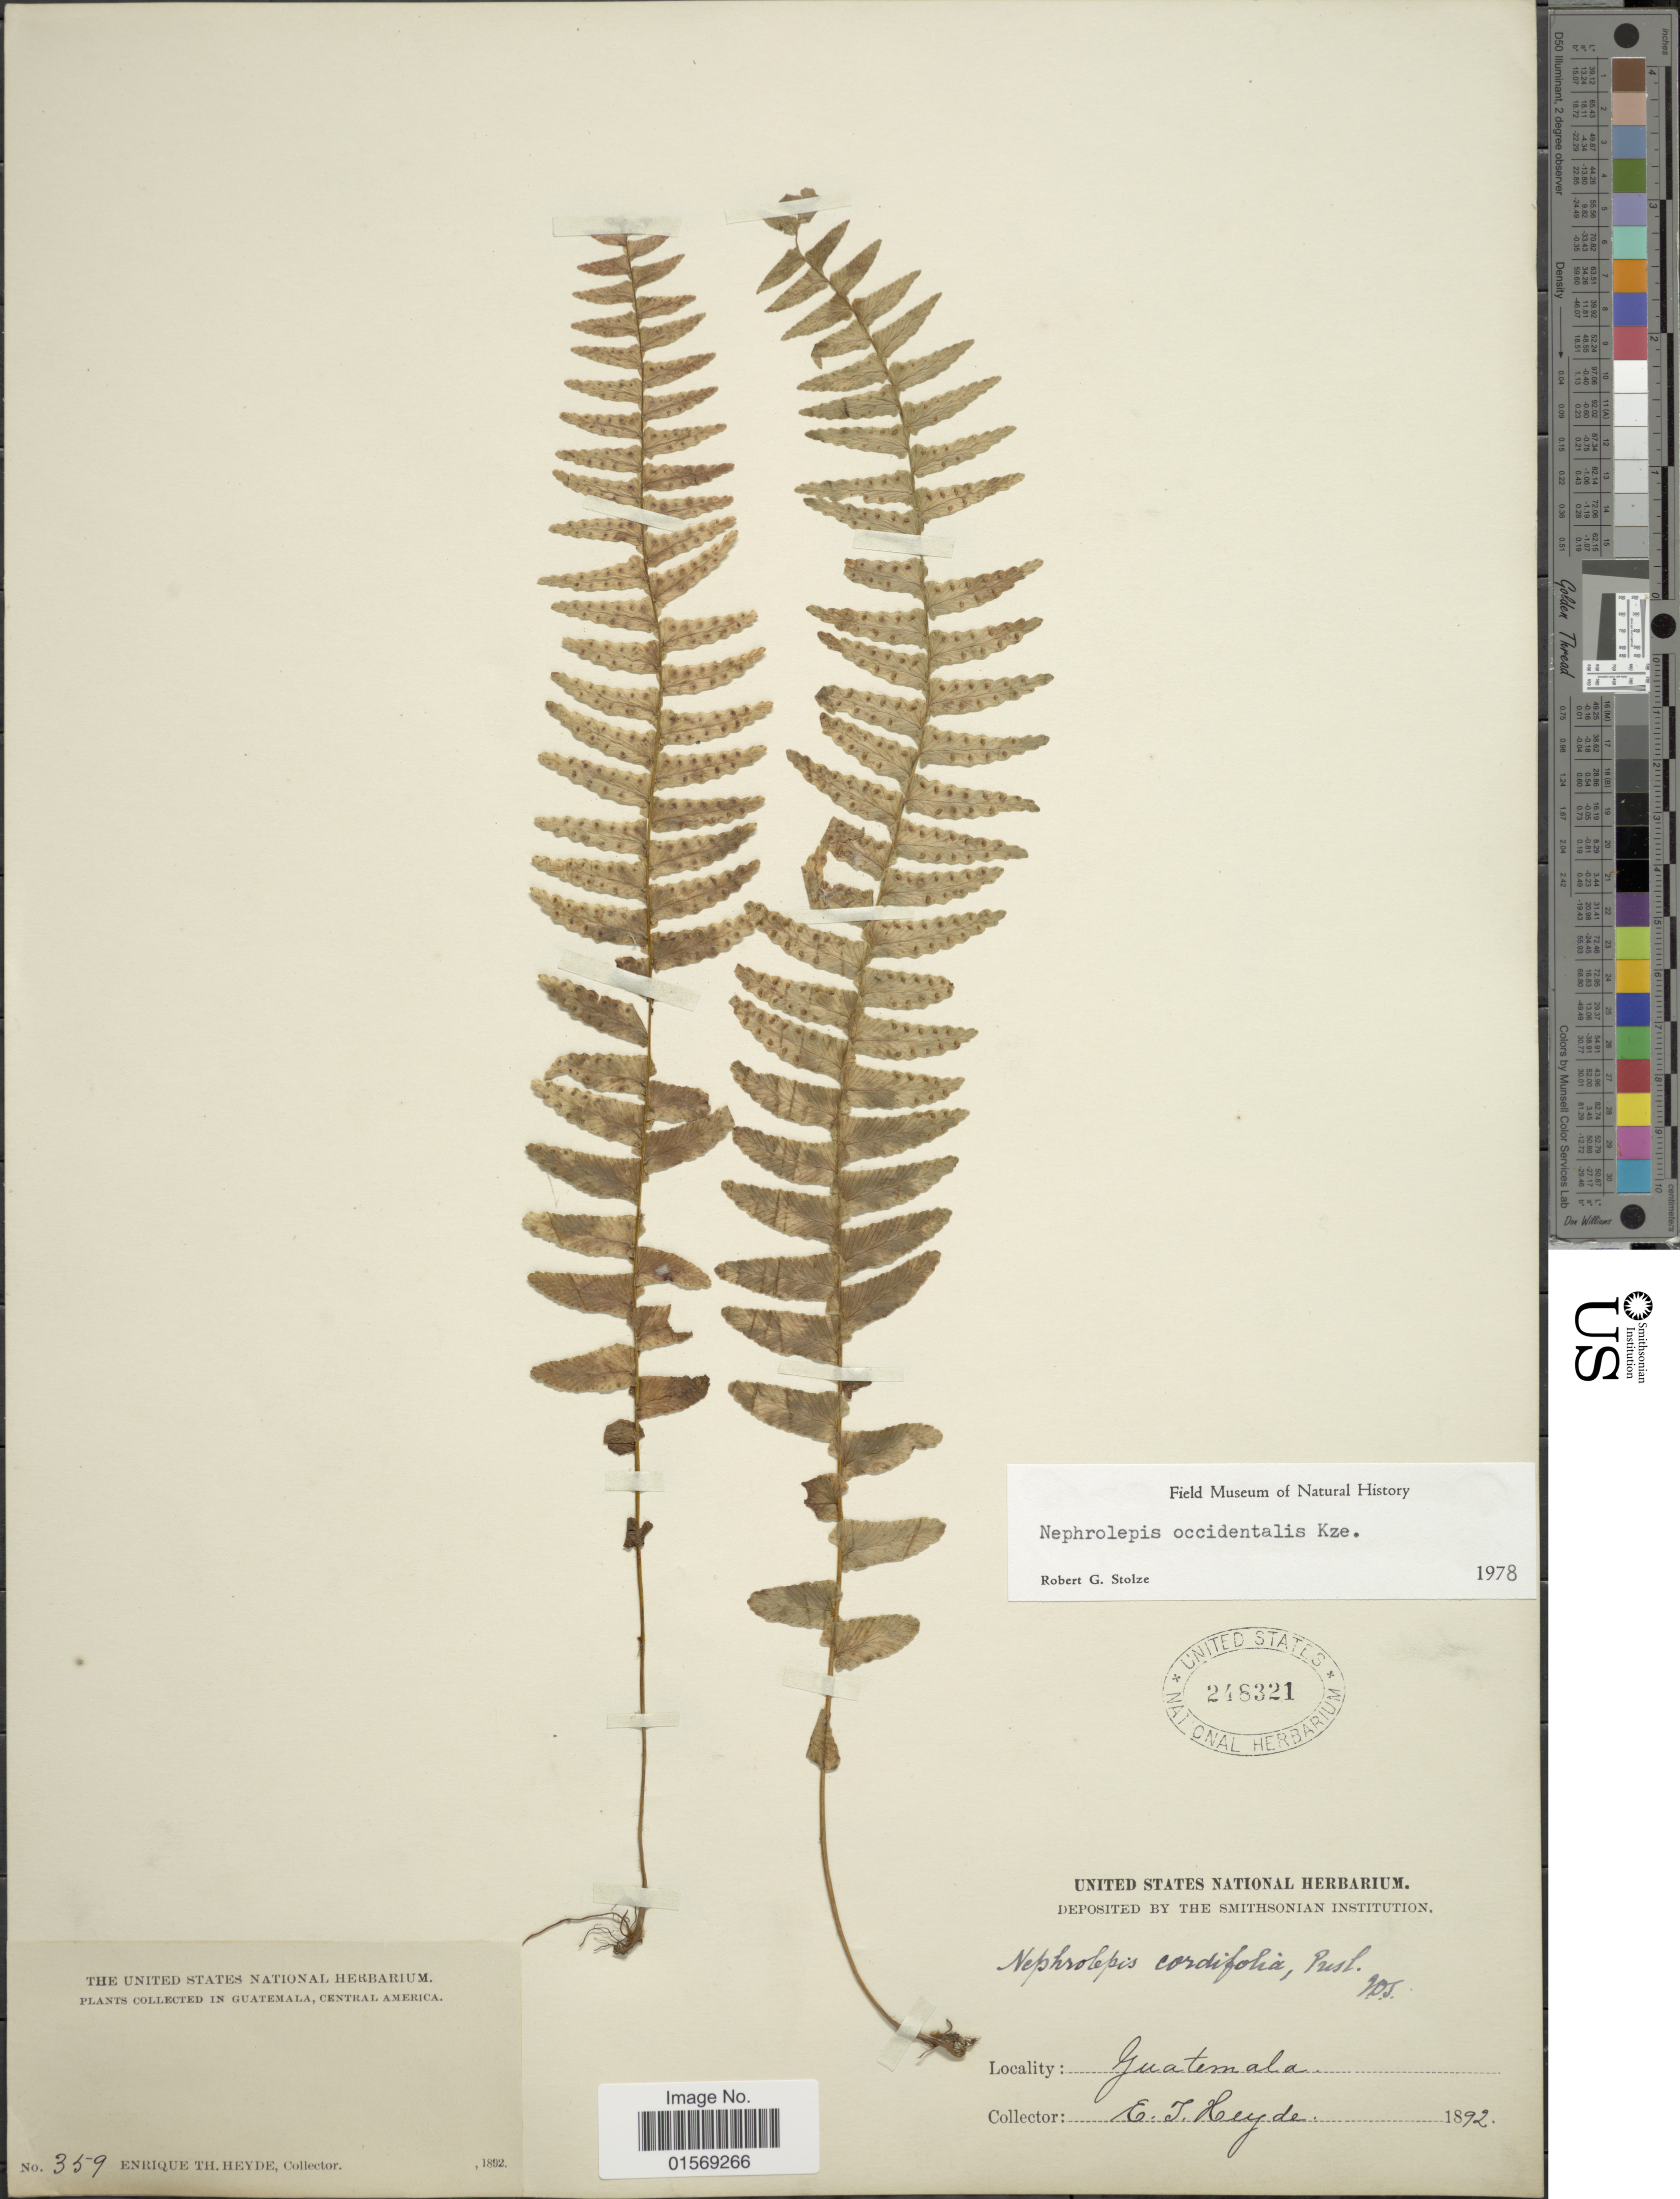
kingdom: Plantae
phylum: Tracheophyta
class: Polypodiopsida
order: Polypodiales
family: Nephrolepidaceae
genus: Nephrolepis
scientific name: Nephrolepis undulata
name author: J. Sm.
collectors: E. T. Heyde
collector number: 359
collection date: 1892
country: Guatemala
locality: Guatemala. Central America.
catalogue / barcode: US 248321